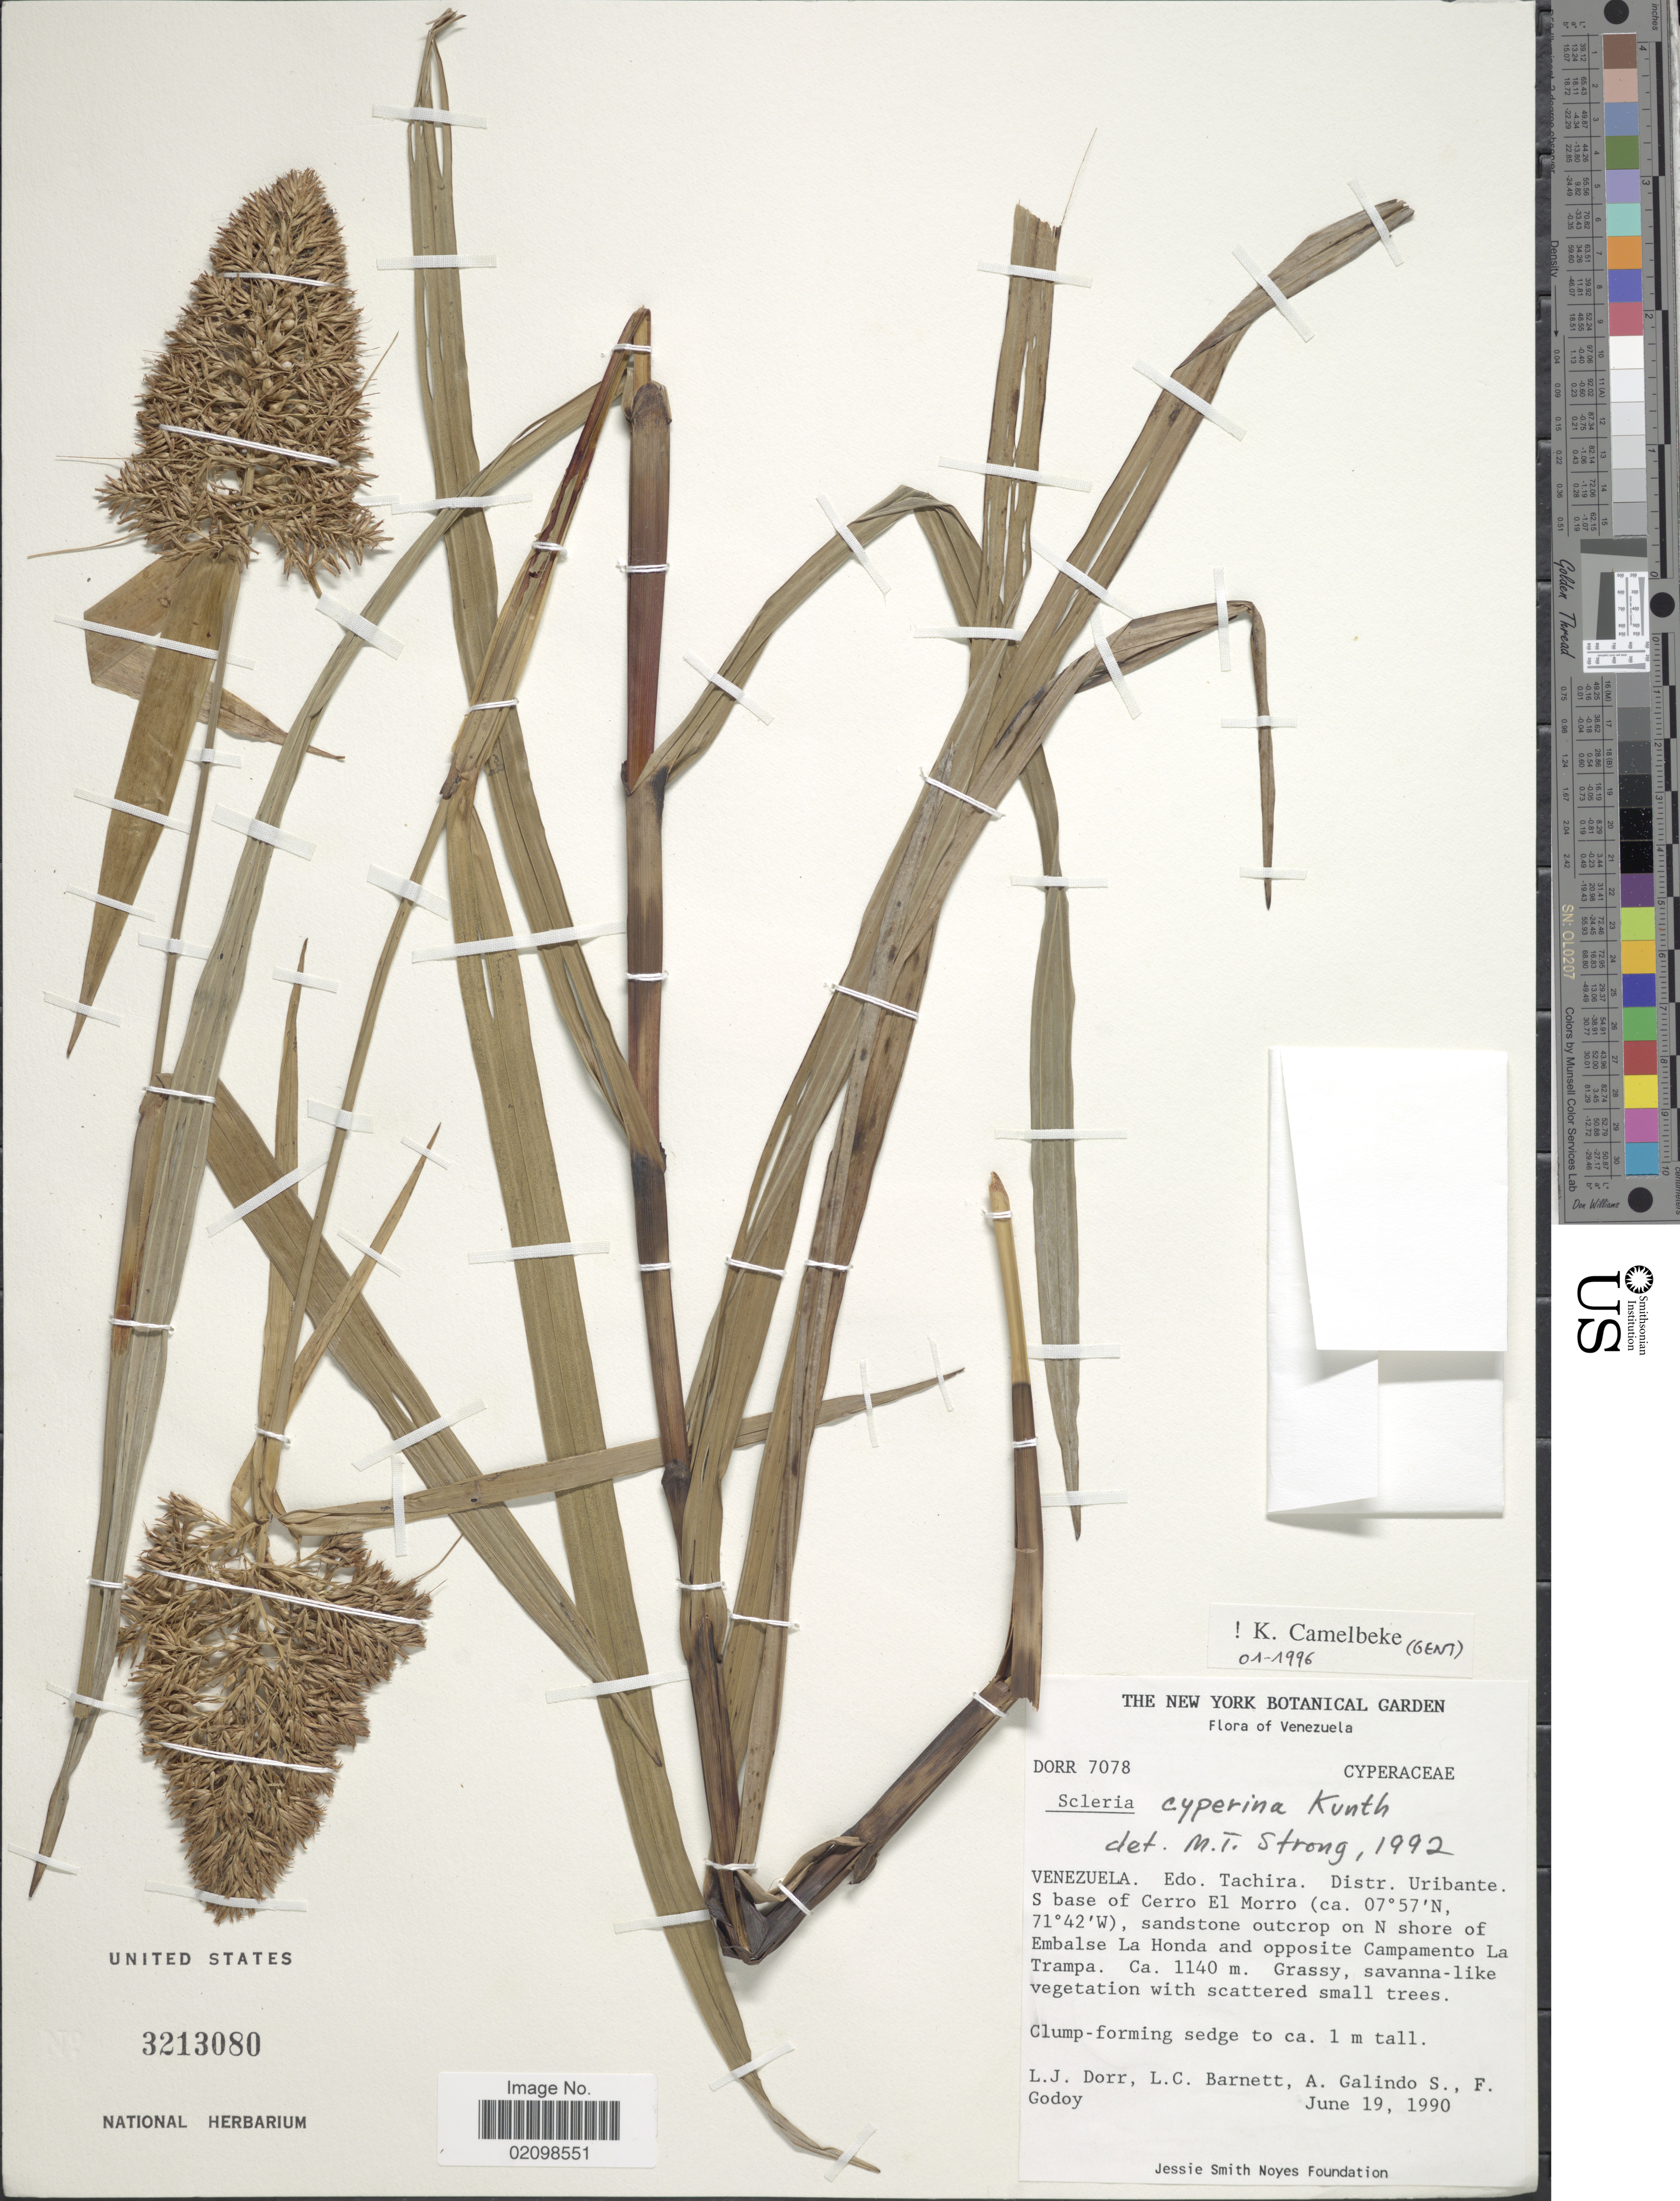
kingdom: Plantae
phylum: Tracheophyta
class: Liliopsida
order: Poales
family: Cyperaceae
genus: Scleria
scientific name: Scleria cyperina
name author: Willd. ex Kunth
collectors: L. J. Dorr, L. C. Barnett, A. Galindo S. & F. Godoy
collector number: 7078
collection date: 1990-06-19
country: Venezuela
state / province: Táchira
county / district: Uribante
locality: S base of Cerro El Morro, sandstone outcrop on N shore of Embalsa La Honda and opposite Campamento La Trampa.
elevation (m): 1140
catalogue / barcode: US 3213080